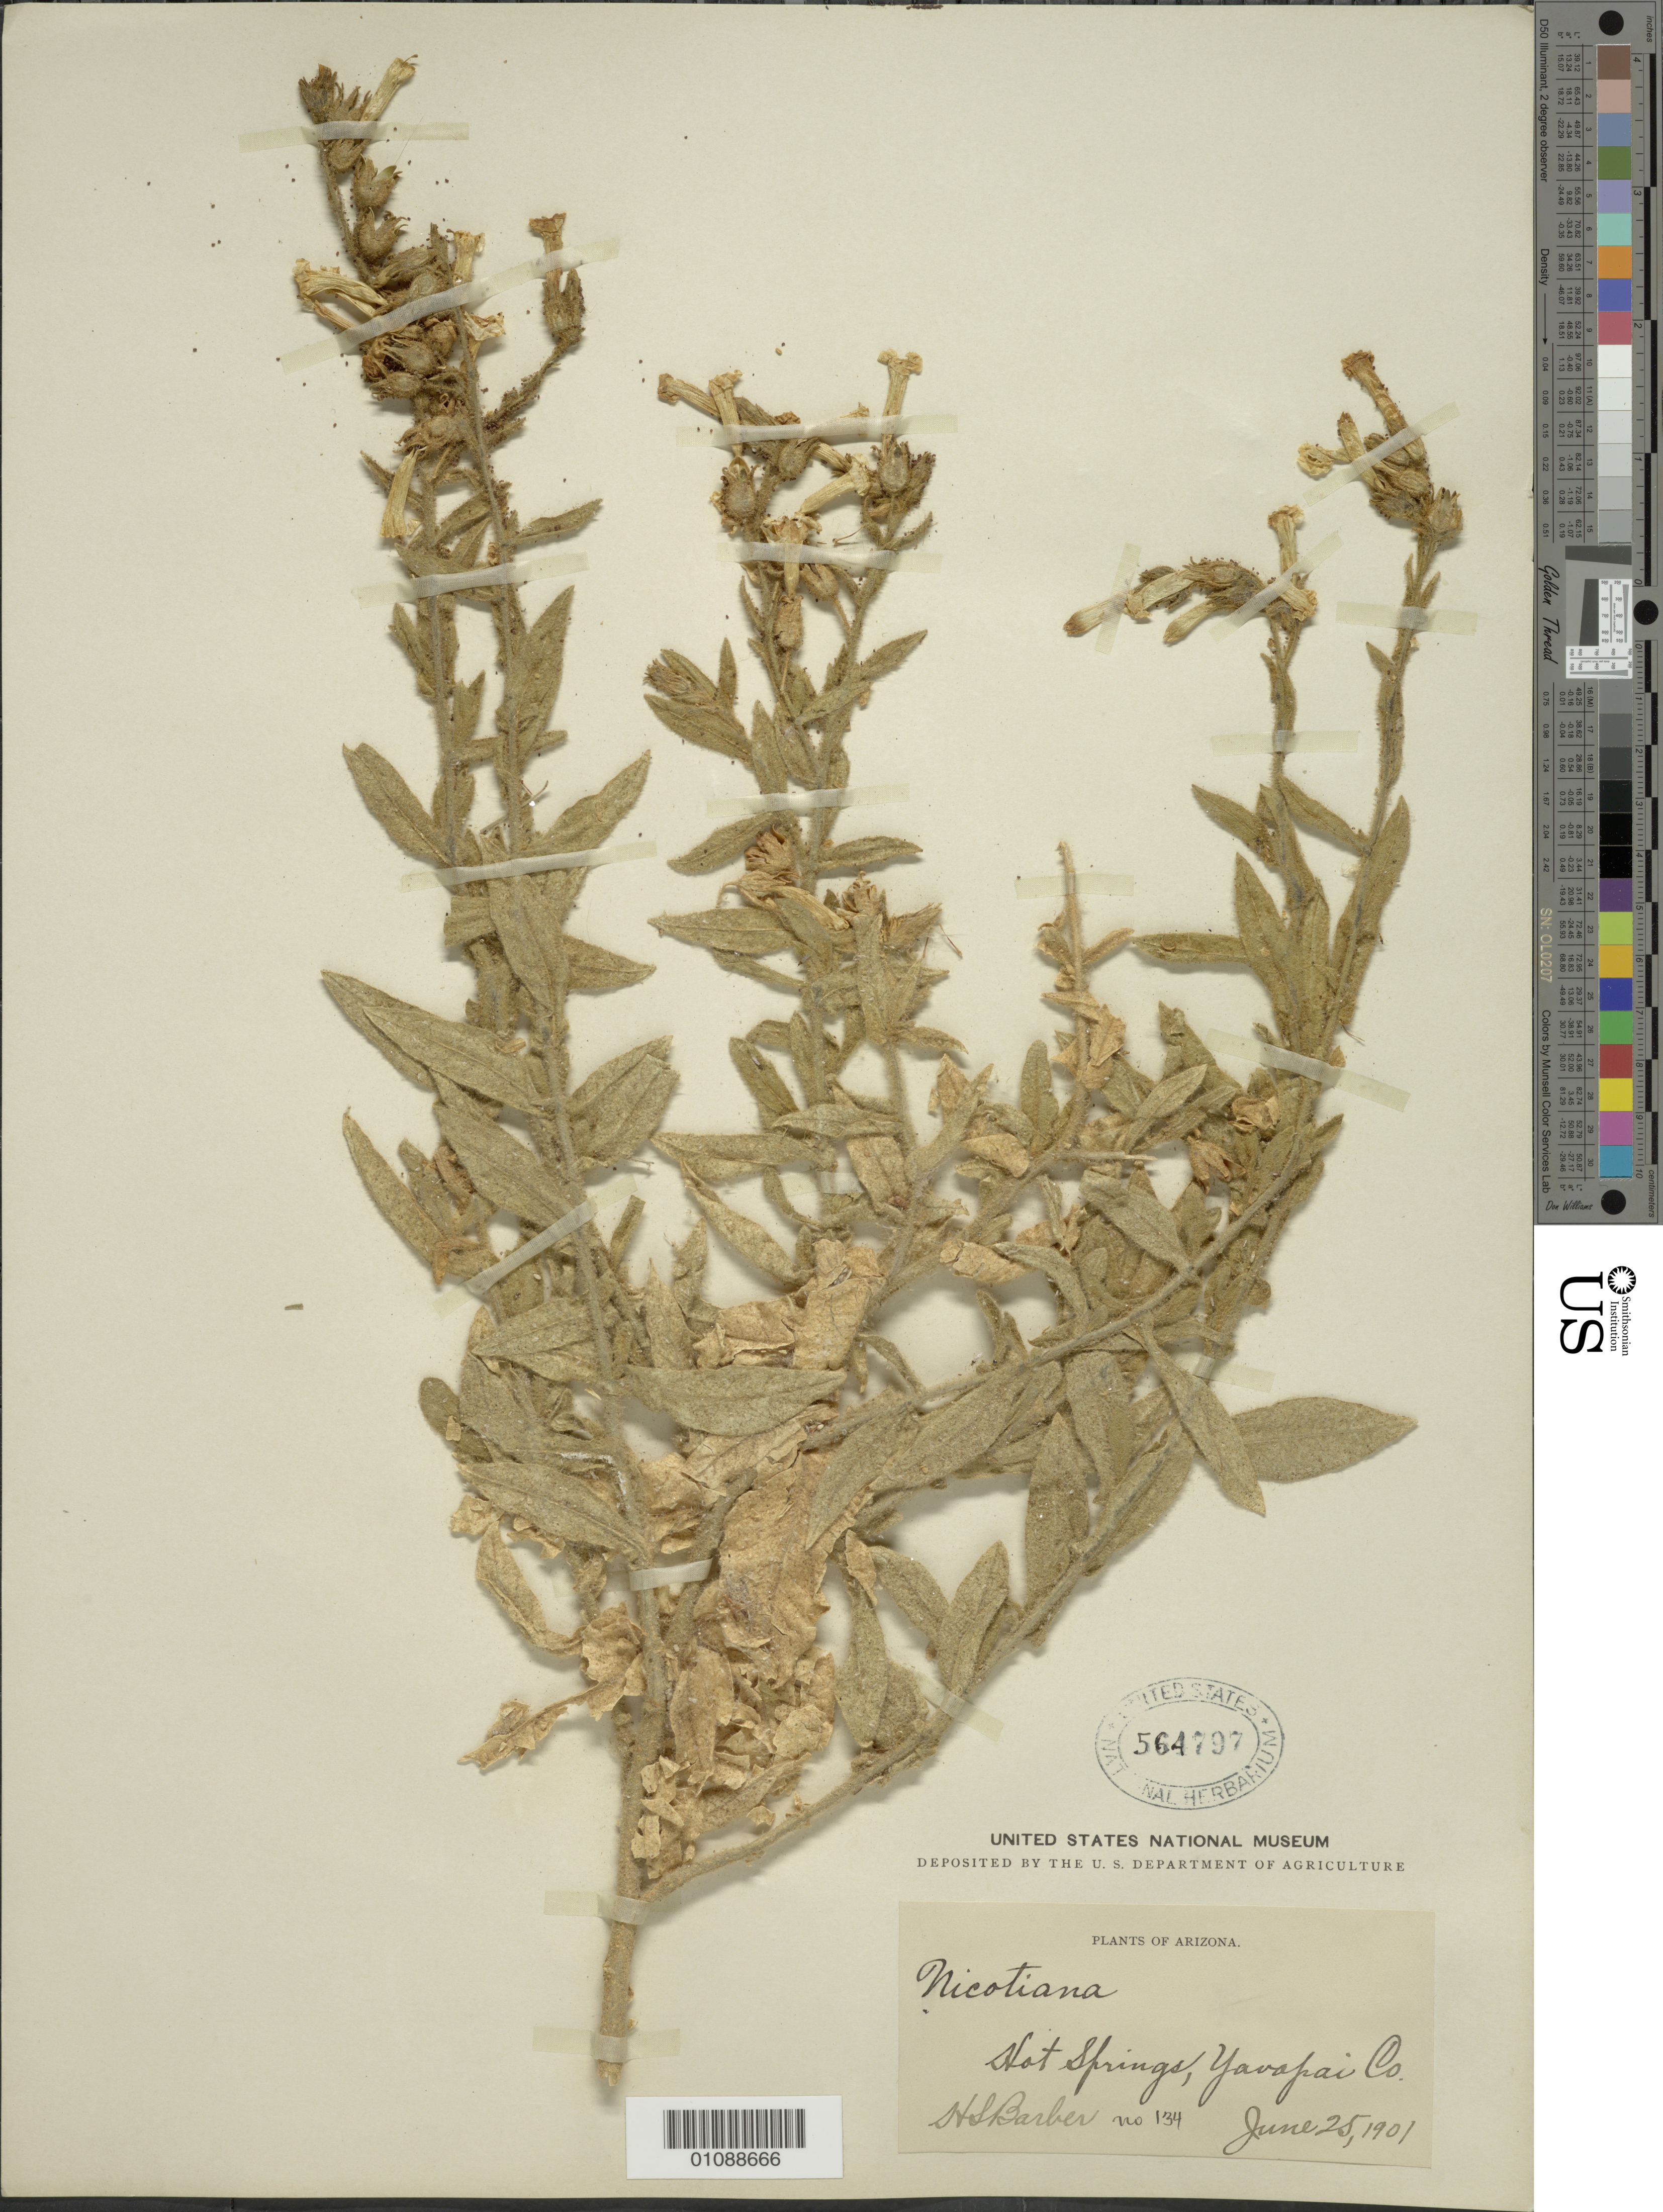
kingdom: Plantae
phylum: Tracheophyta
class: Magnoliopsida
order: Solanales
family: Solanaceae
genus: Nicotiana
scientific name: Nicotiana trigonophylla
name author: Dunal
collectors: H. Barber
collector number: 134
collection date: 1901-06-25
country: United States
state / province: Arizona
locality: Hot Springs, Yavapai Co.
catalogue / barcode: US 564797